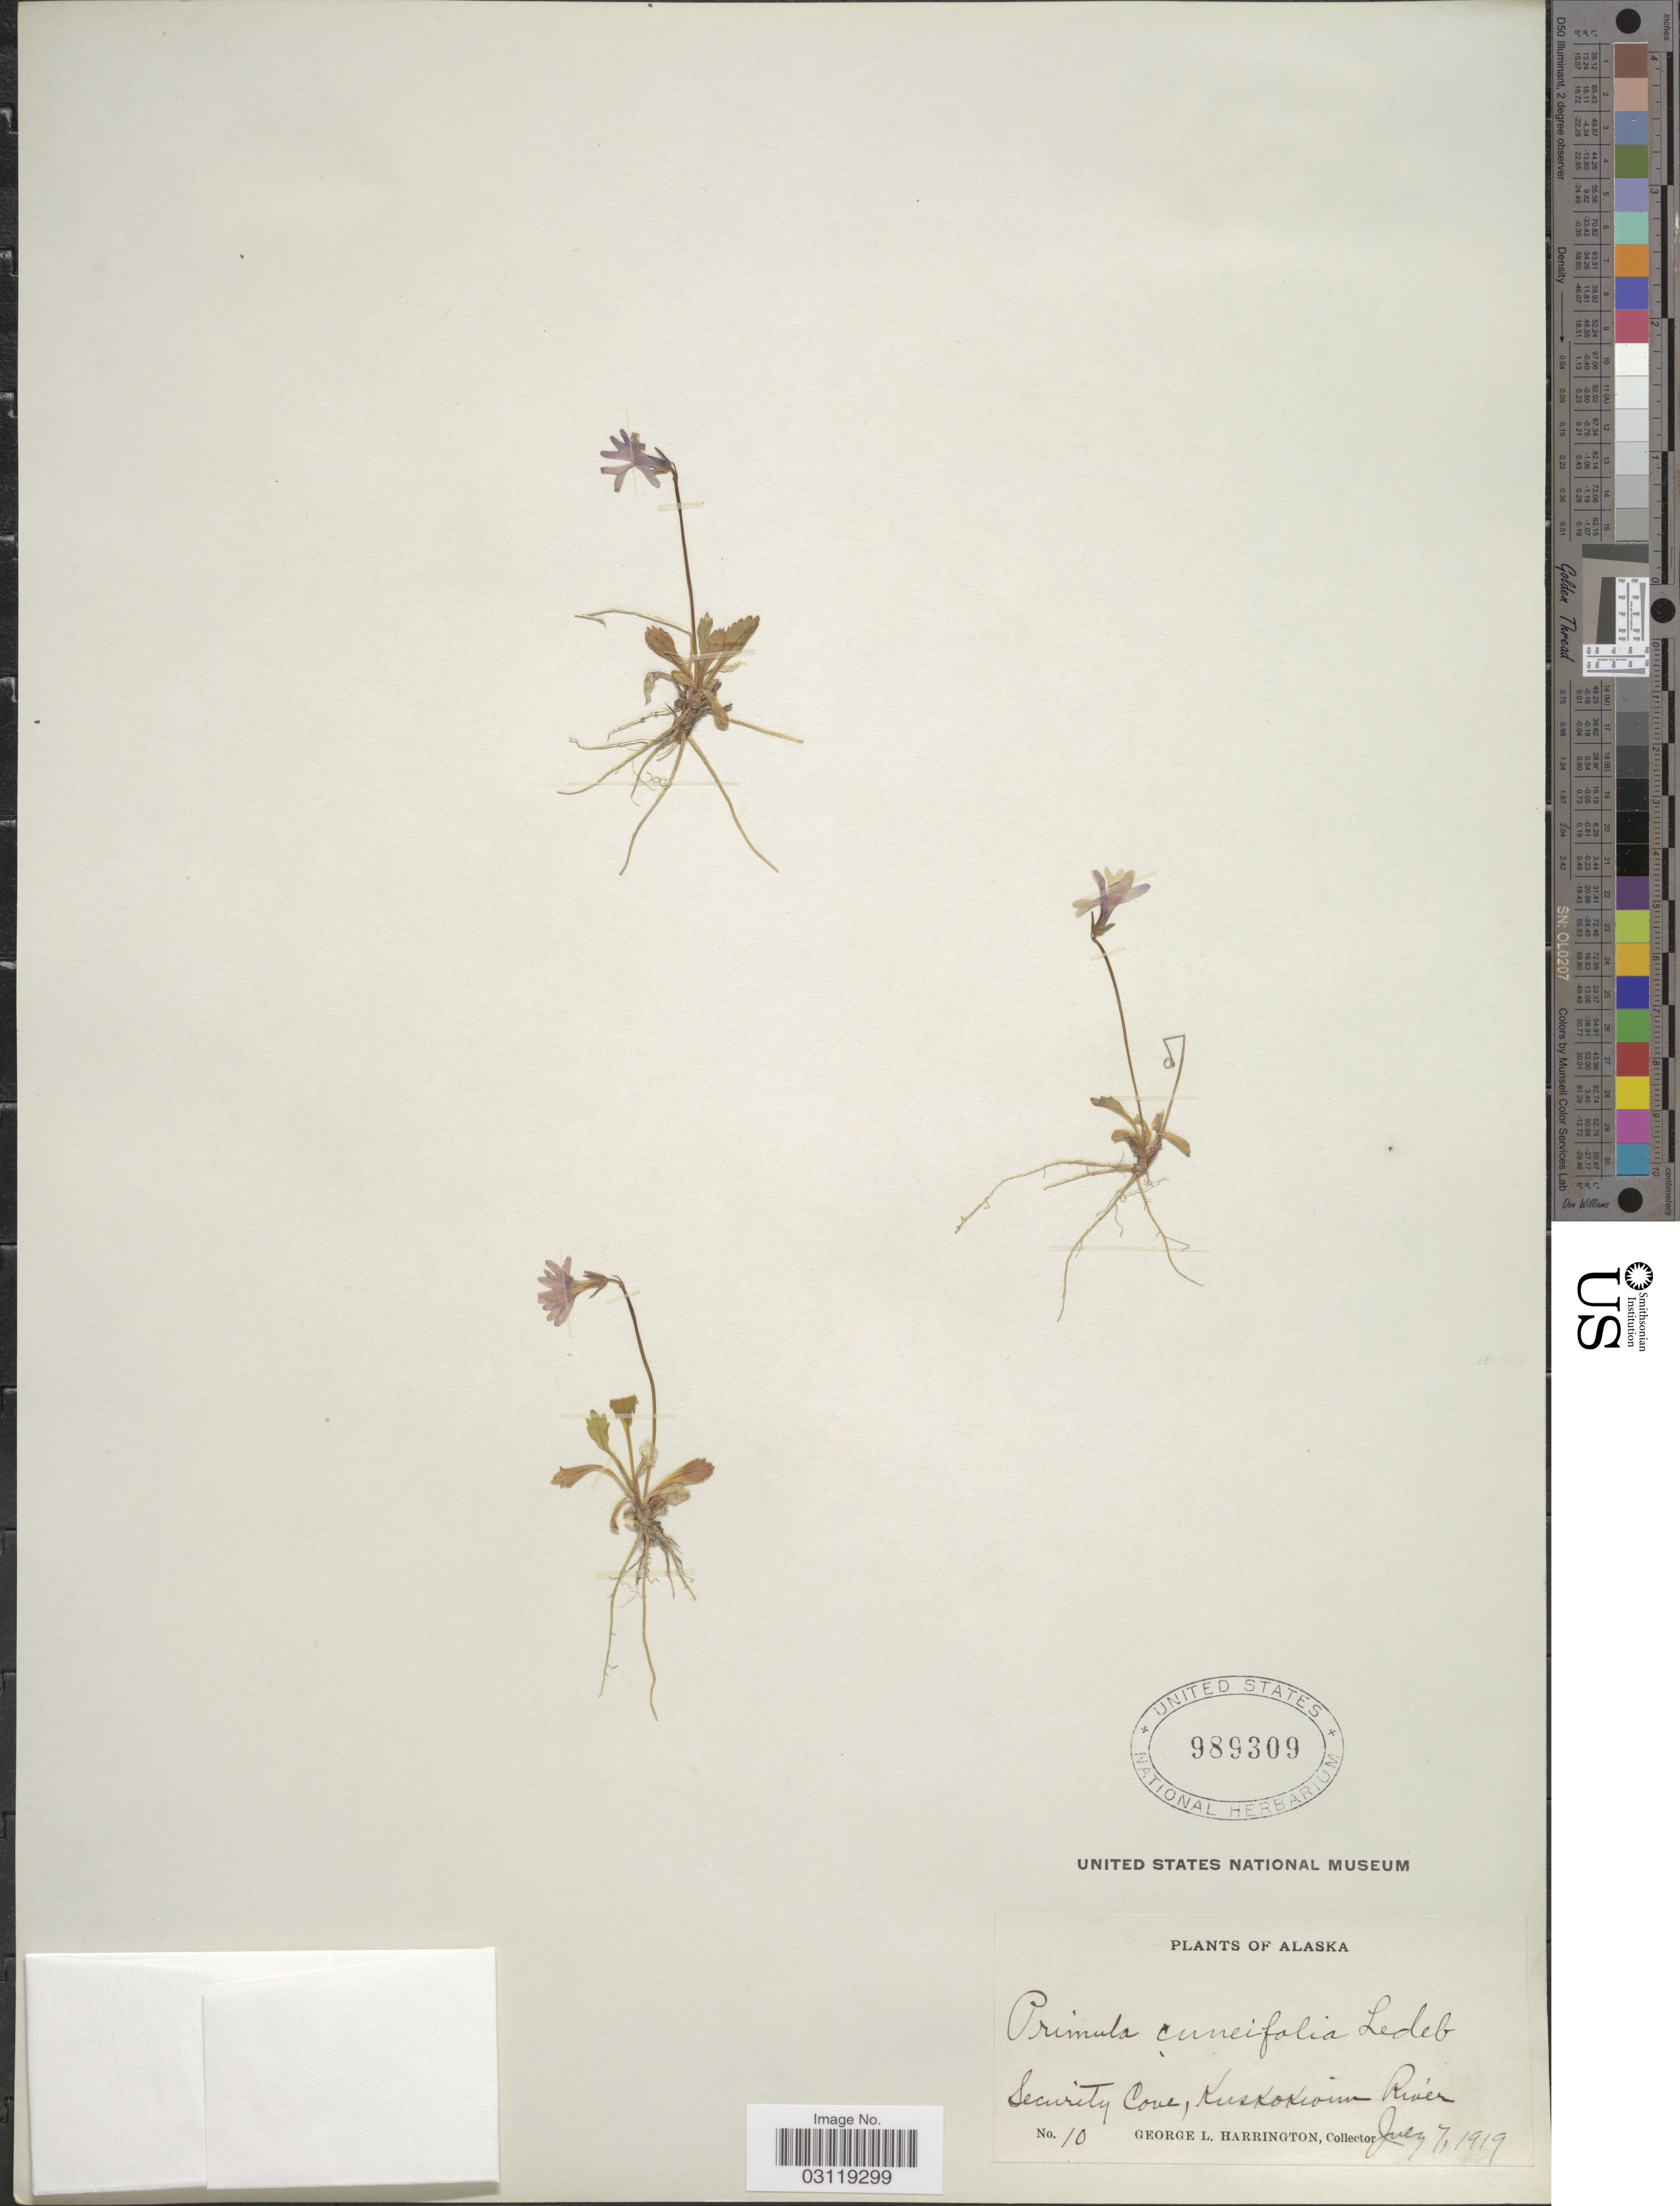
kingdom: Plantae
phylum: Tracheophyta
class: Magnoliopsida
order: Ericales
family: Primulaceae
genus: Primula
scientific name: Primula cuneifolia subsp. cuneifolia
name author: Ledeb.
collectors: G. Harrington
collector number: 10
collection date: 1919-07-07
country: United States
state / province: Alaska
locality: Security Cove, Kuskokwim River.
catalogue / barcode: US 989309